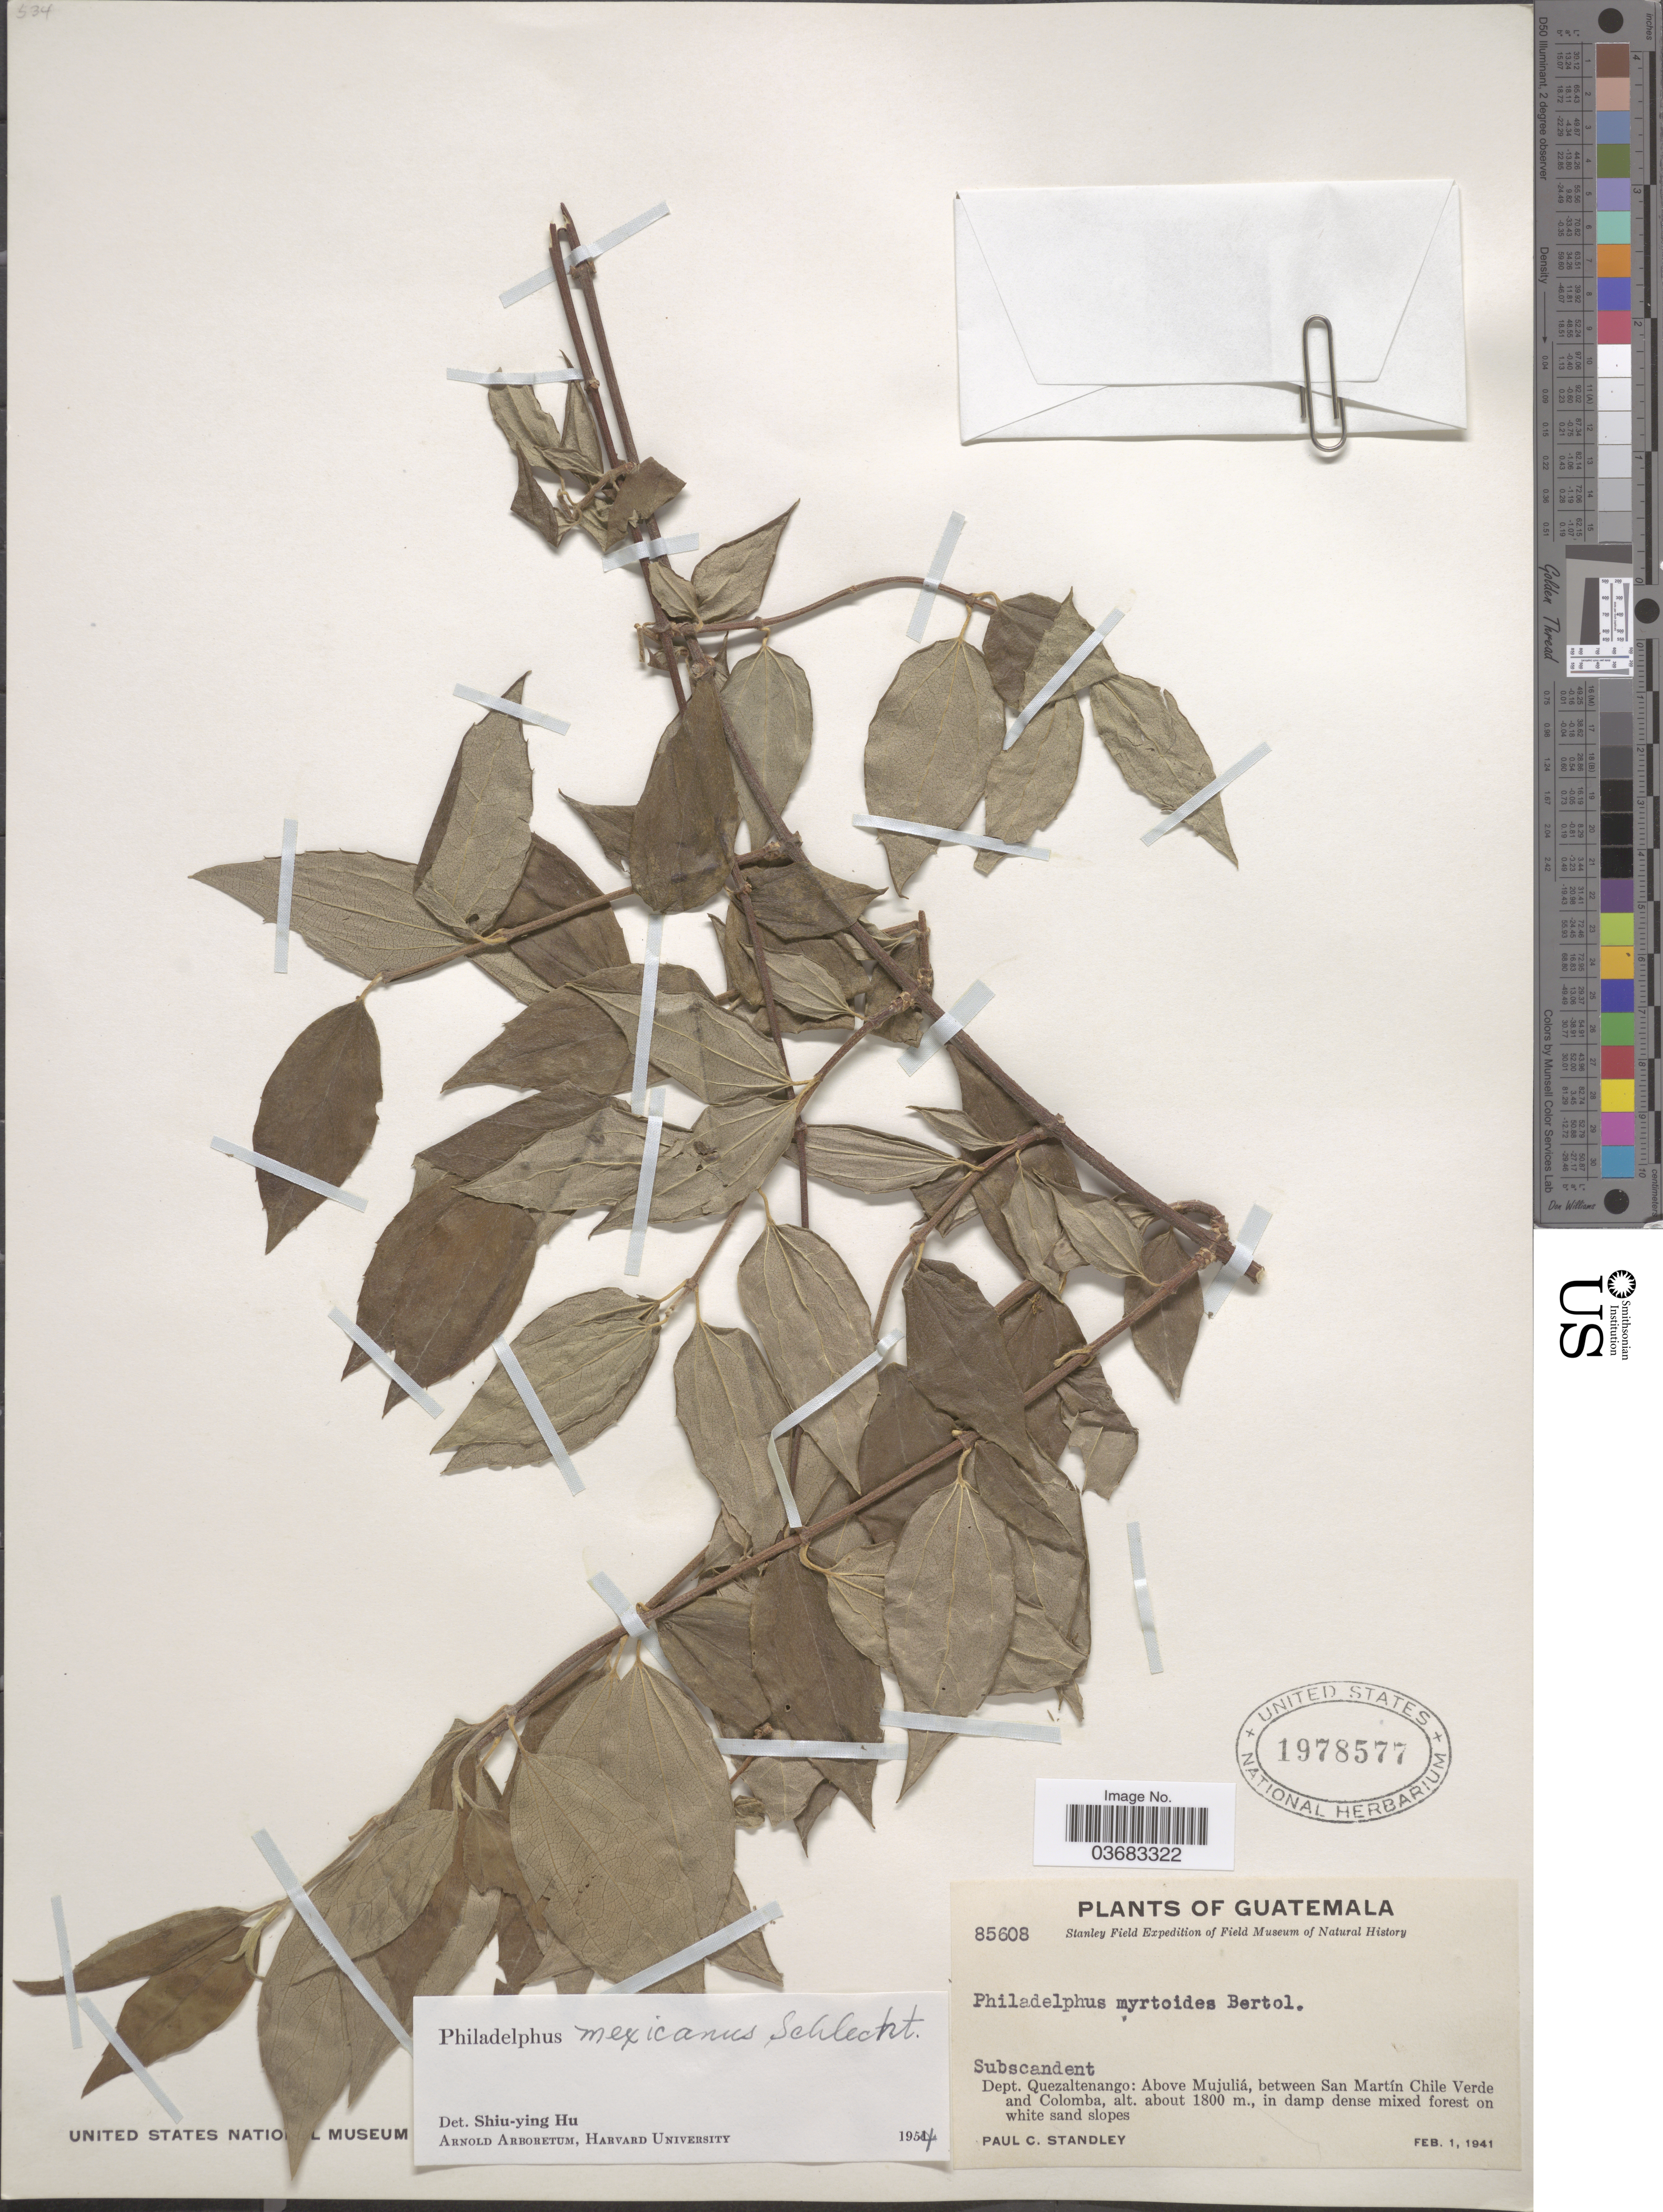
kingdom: Plantae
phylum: Tracheophyta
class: Magnoliopsida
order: Cornales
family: Hydrangeaceae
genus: Philadelphus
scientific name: Philadelphus mexicanus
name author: Schltdl.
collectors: P. C. Standley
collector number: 85608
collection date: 1941-02-01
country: Guatemala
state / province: Quetzaltenango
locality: Stanley Field Expedition. Dept. Quezaltenango: Above Mujuliá, between San Martín Chile Verde and Colomba.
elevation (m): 1800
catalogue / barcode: US 1978577